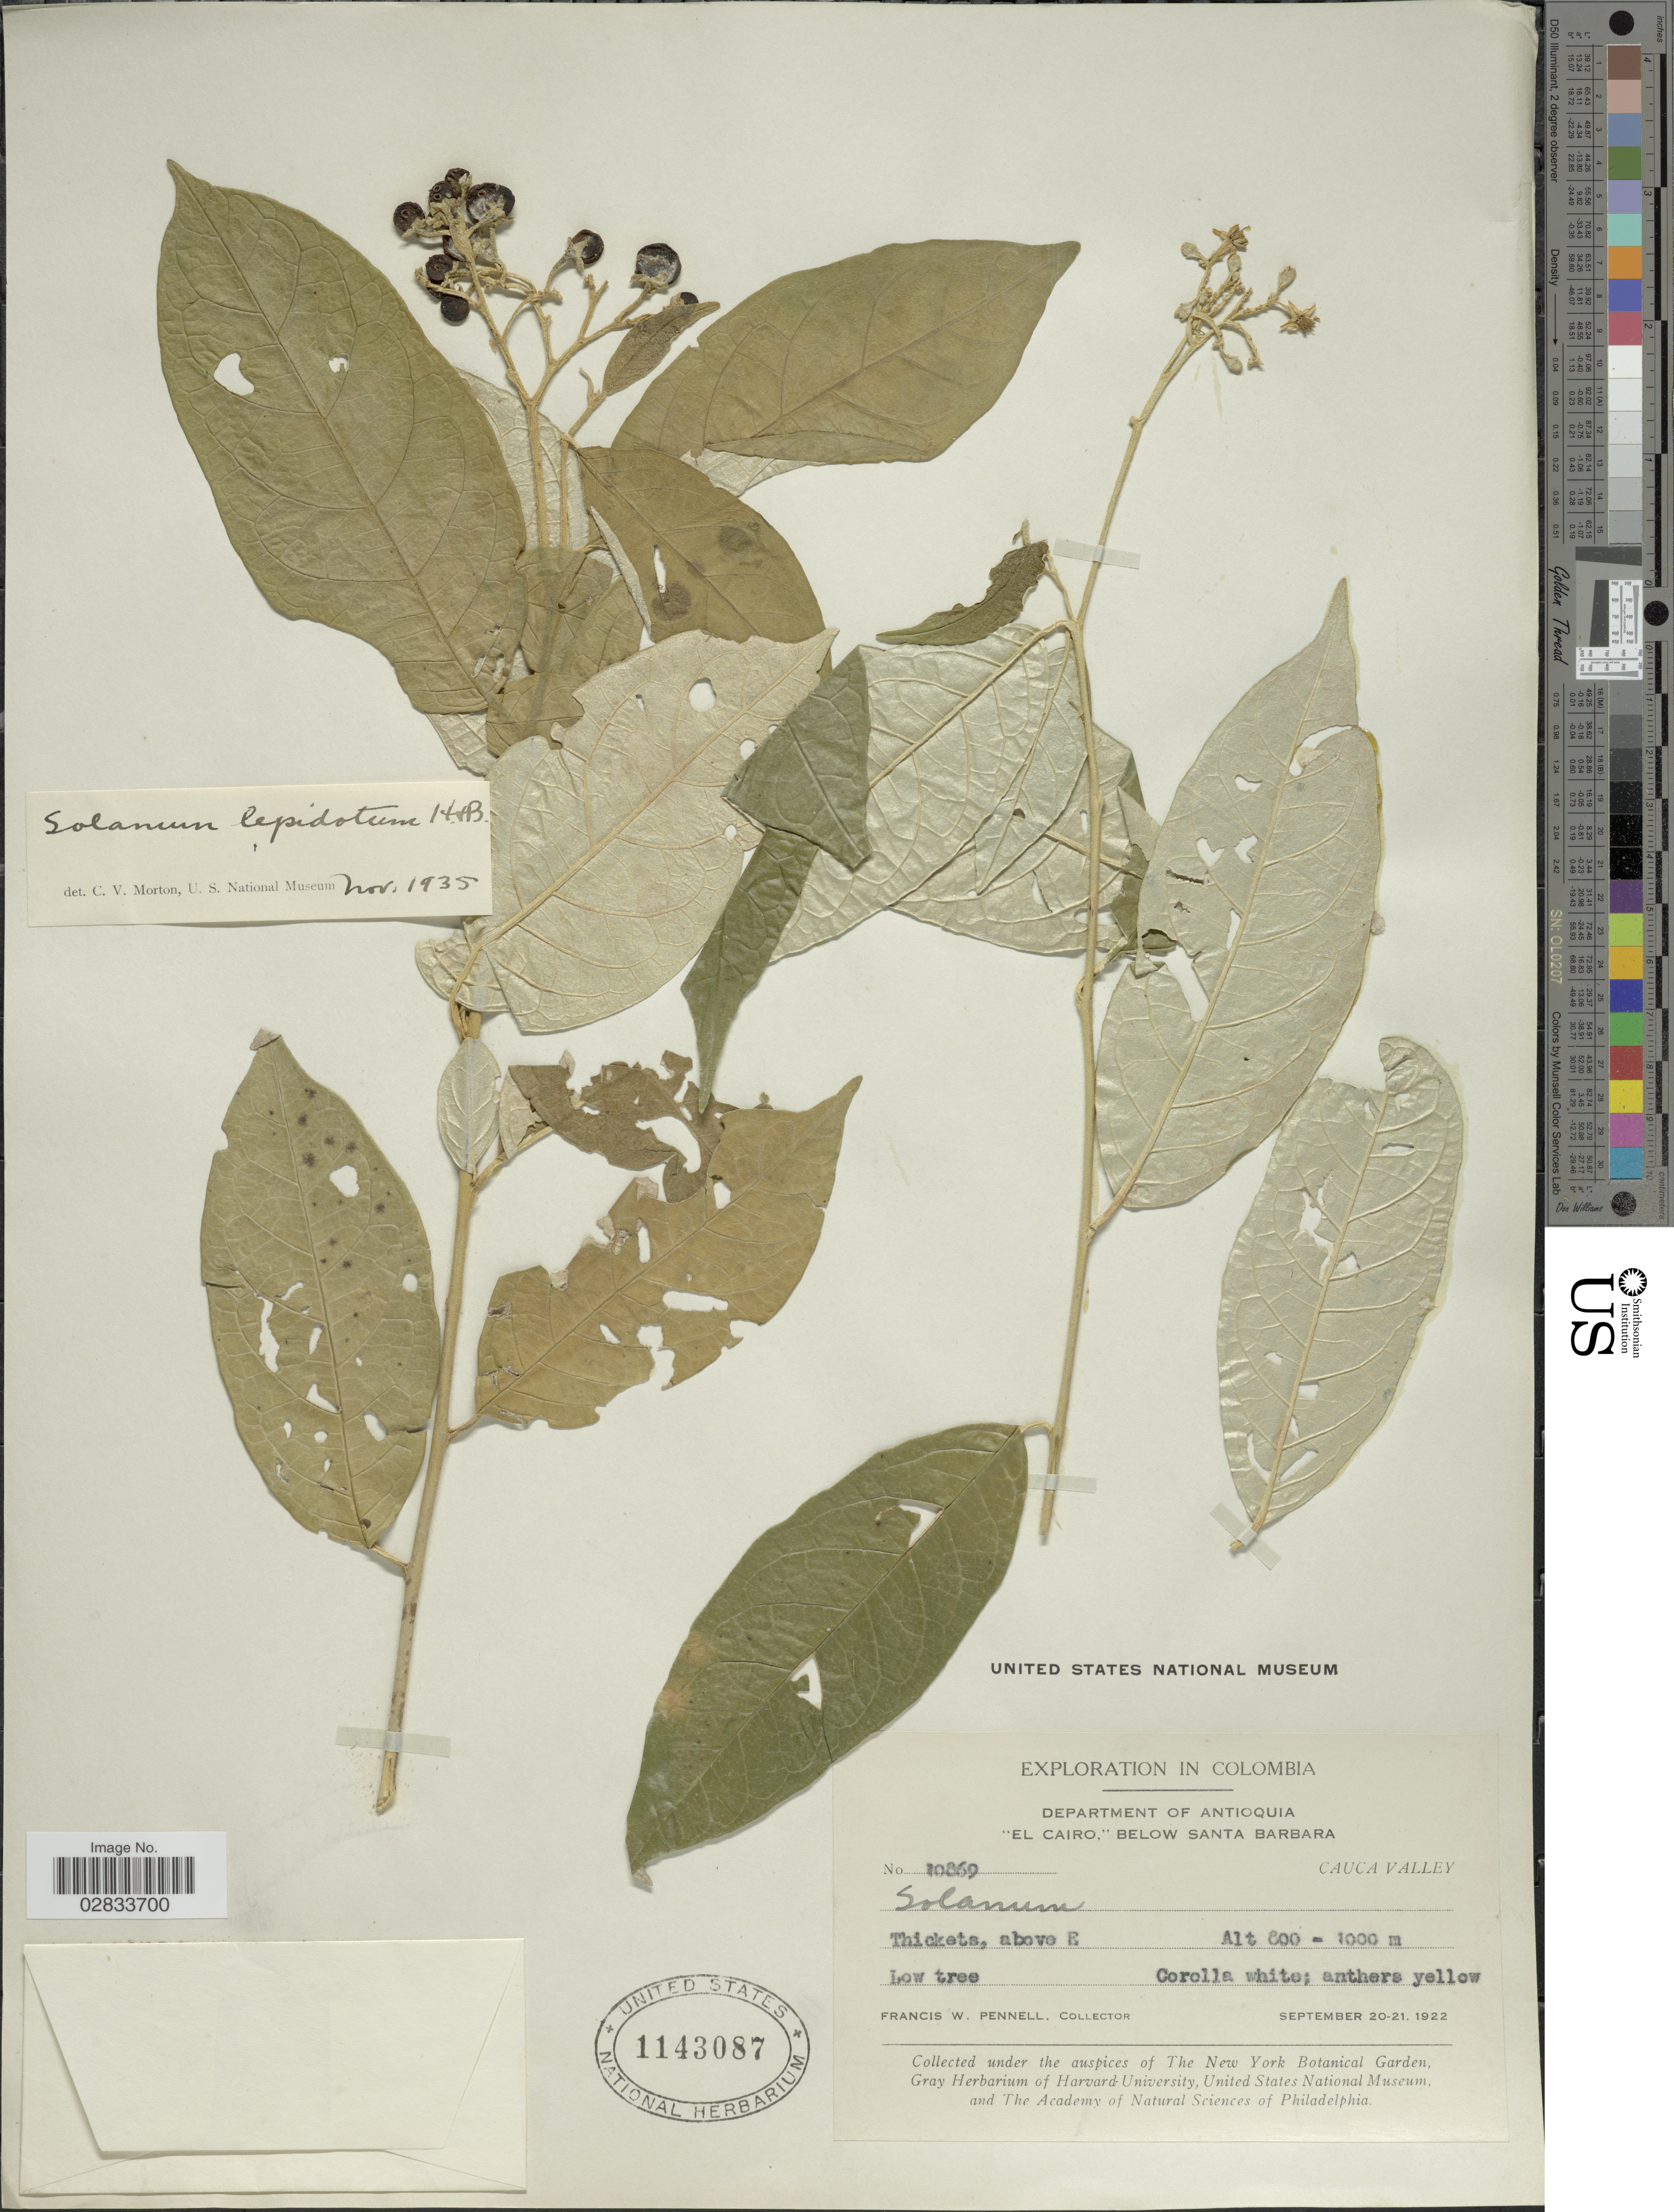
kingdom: Plantae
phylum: Tracheophyta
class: Magnoliopsida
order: Solanales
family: Solanaceae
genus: Solanum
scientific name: Solanum lepidotum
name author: Humb. & Bonpl. ex Dunal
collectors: F. W. Pennell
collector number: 10869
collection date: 1922-09-20/1922-09-21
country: Colombia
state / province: Antioquia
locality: Department of Antioquia, "El Cairo", below Santa Barbara, Cauca Valley, thickets above E.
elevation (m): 800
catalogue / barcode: US 1143087